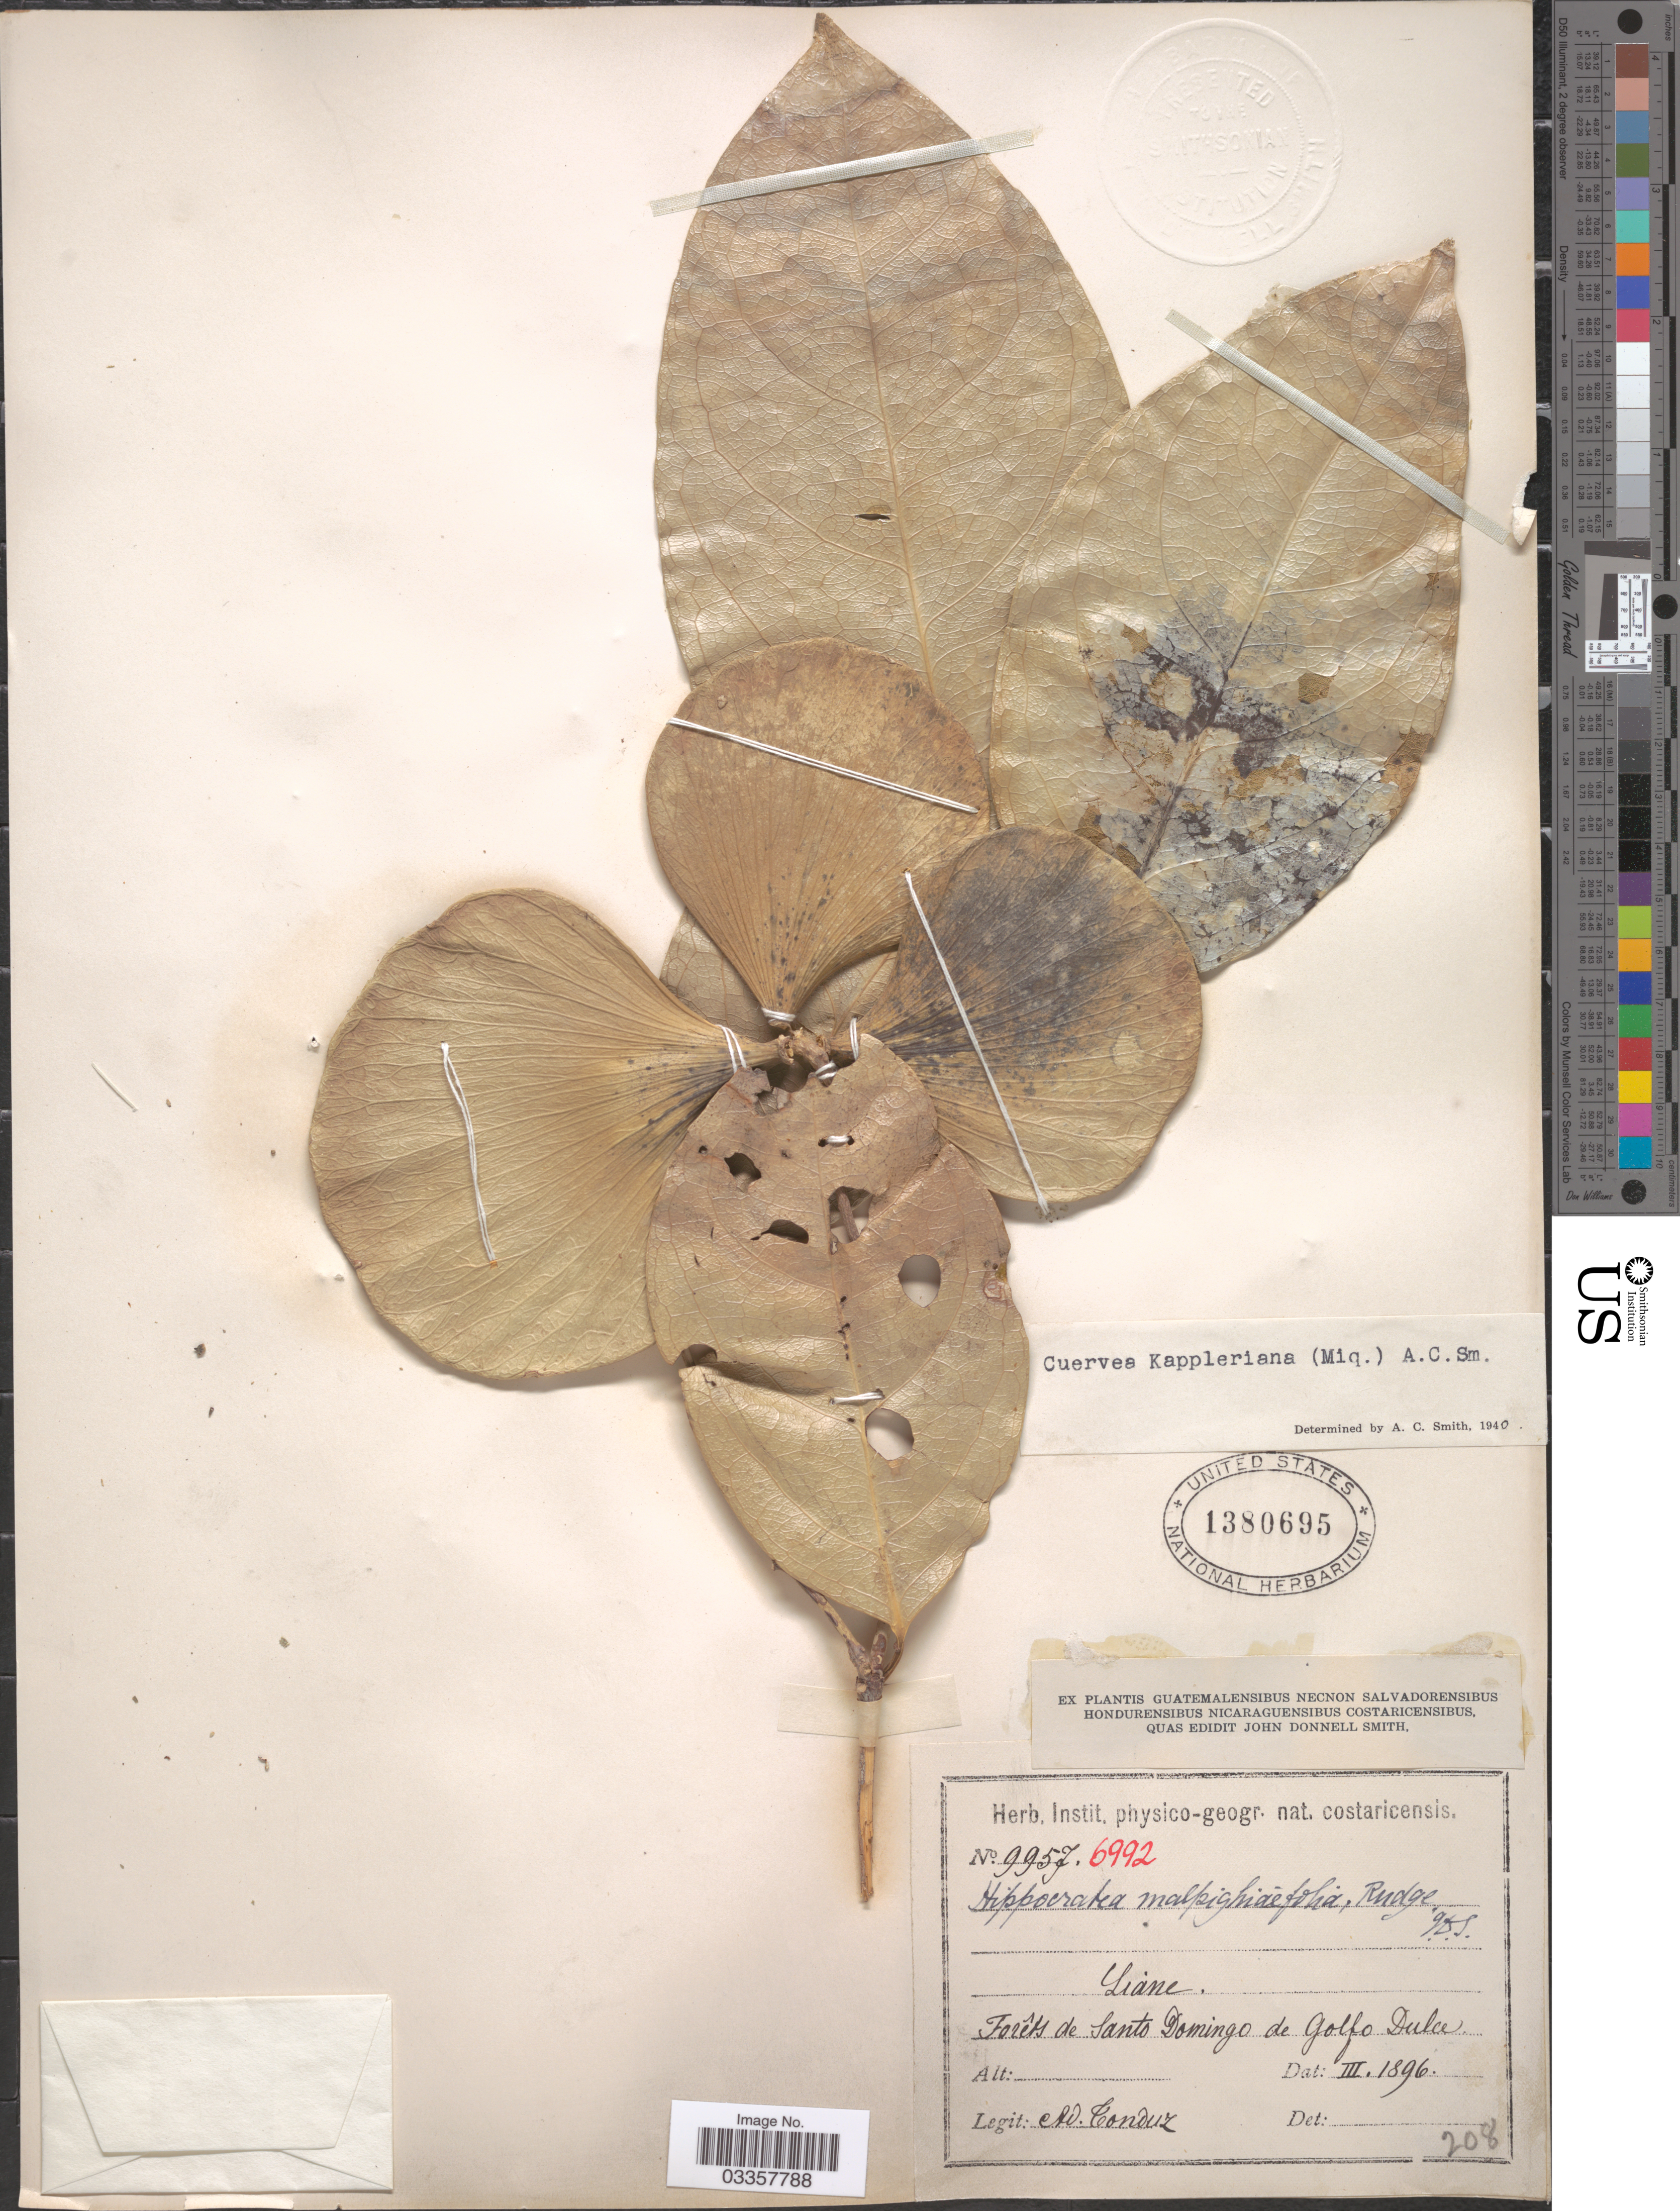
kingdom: Plantae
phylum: Tracheophyta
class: Magnoliopsida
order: Celastrales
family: Celastraceae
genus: Cuervea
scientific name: Cuervea kappleriana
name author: (Miq.) A.C. Sm.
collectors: A. Tonduz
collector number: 9957/6992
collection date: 1896-03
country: Costa Rica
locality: Forêts de Santo Domingo de Golfo Dulce.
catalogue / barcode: US 1380695